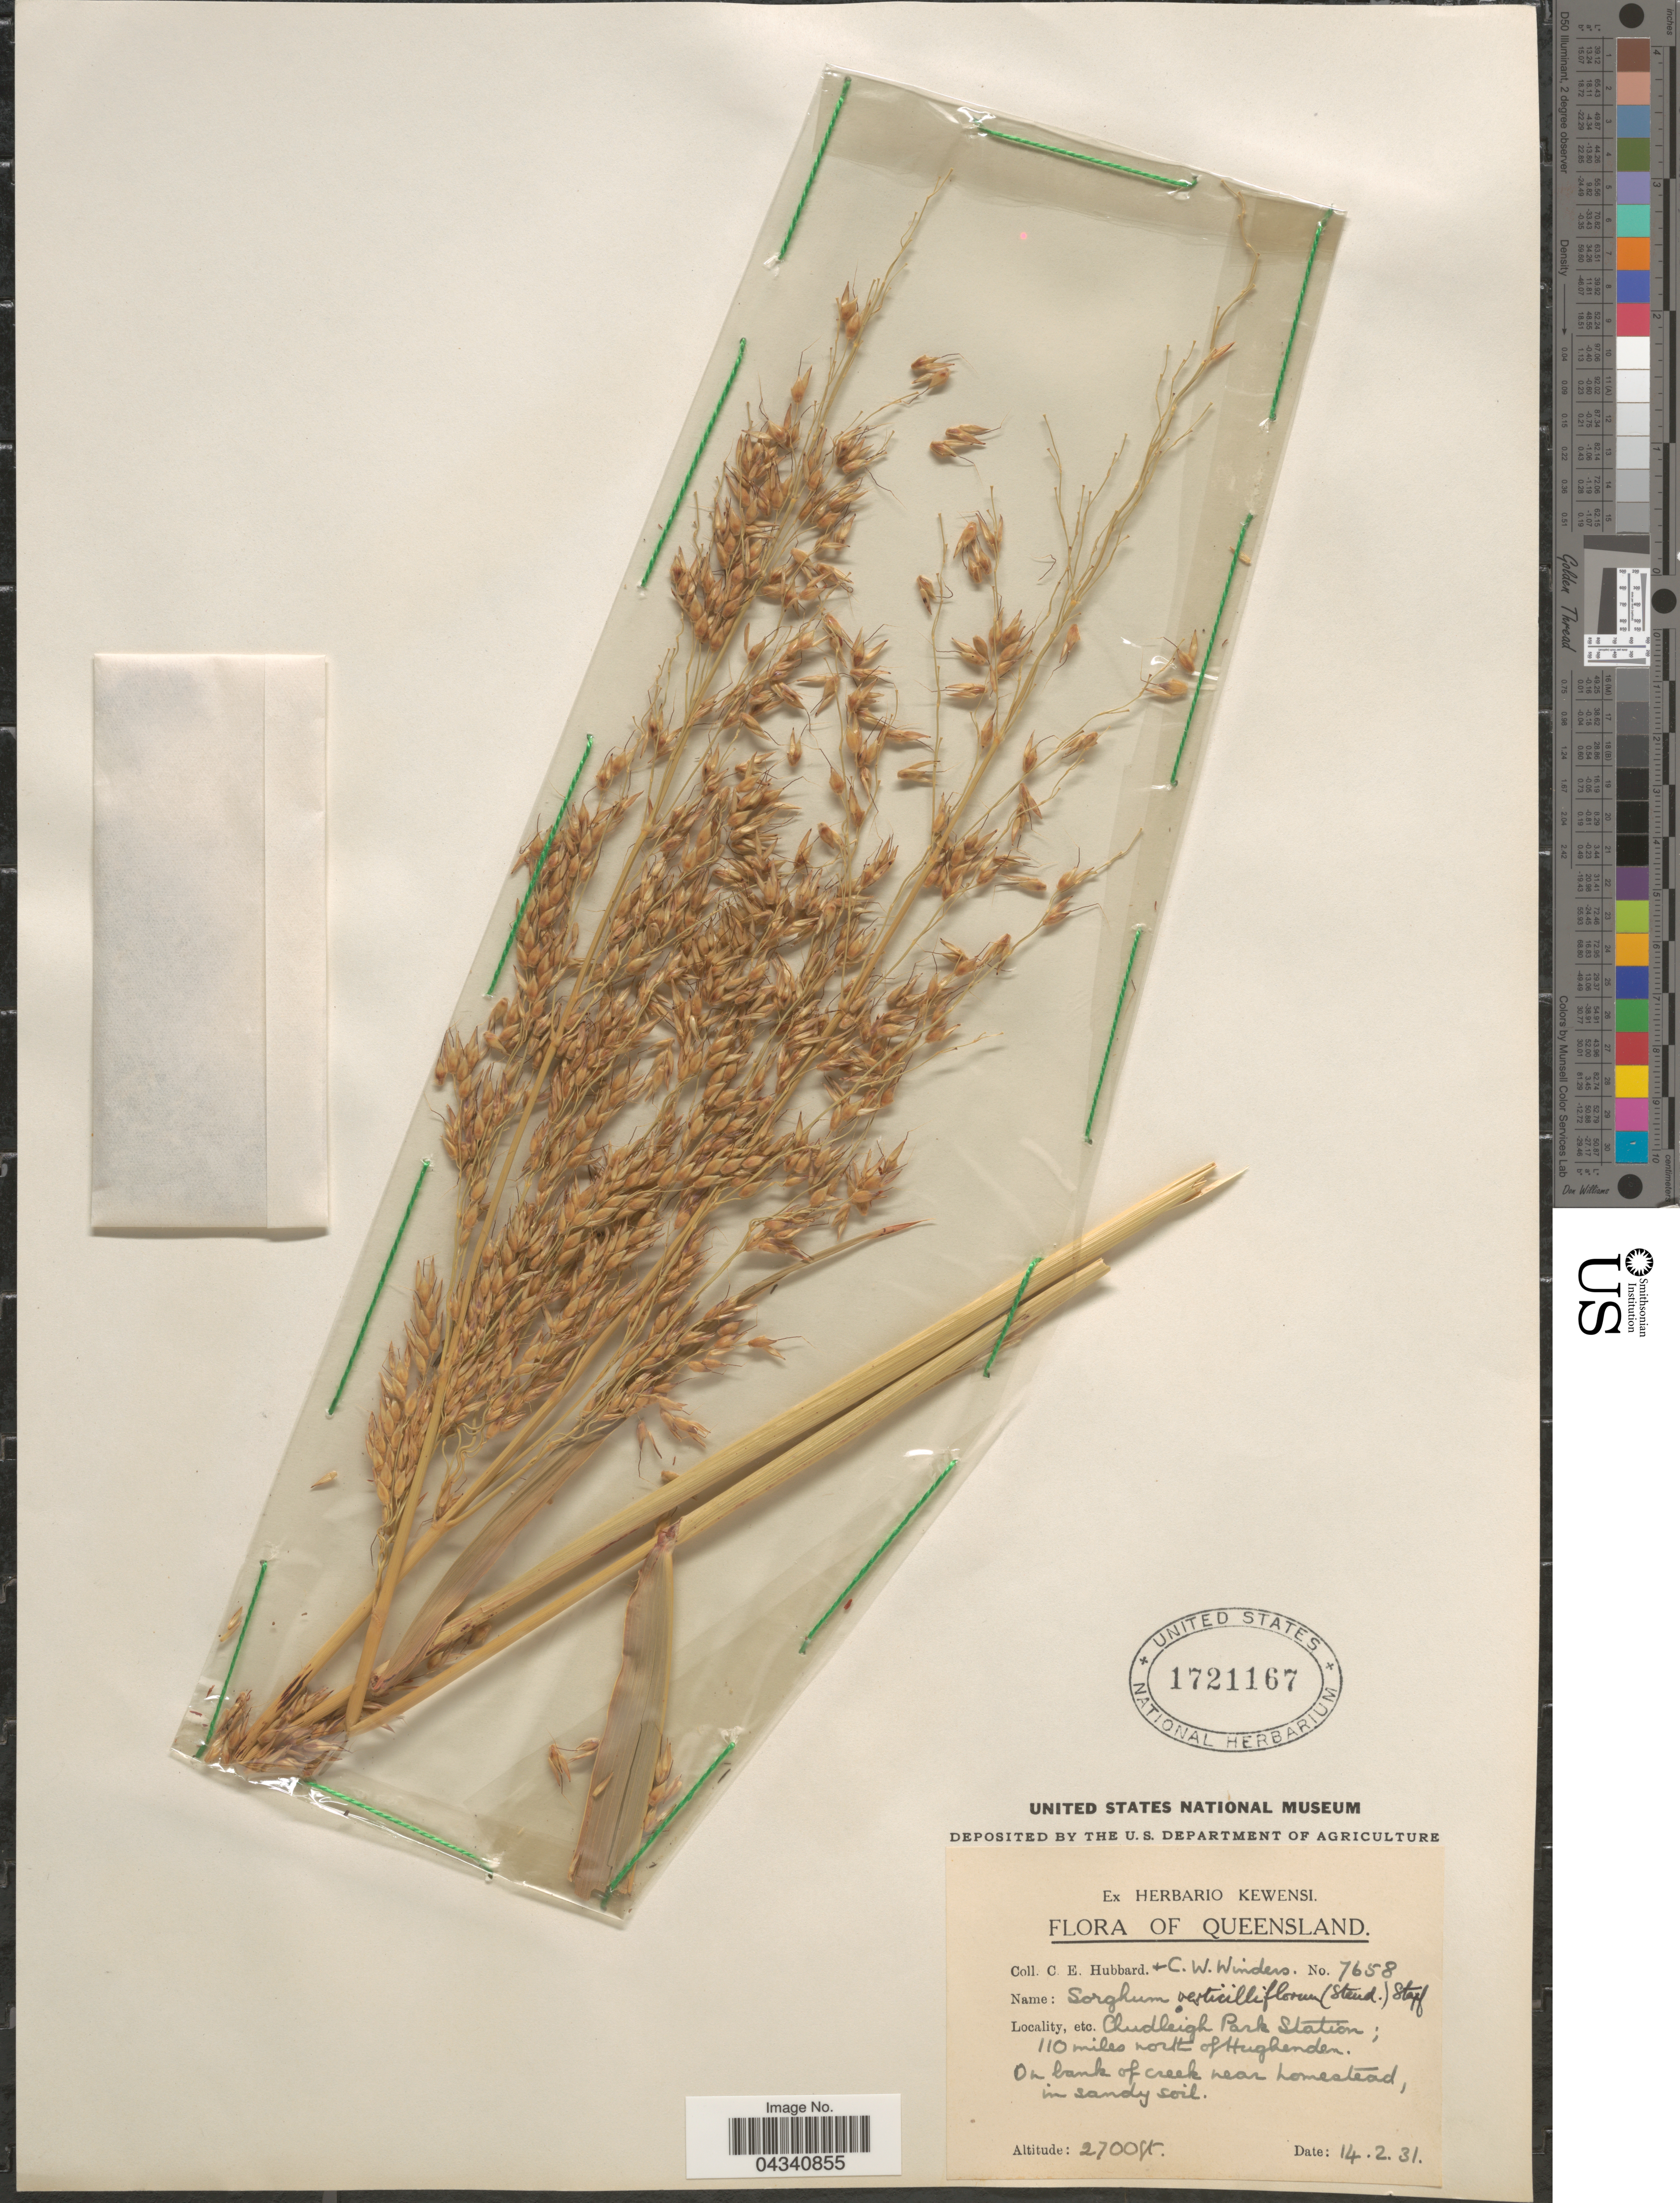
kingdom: Plantae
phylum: Tracheophyta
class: Liliopsida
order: Poales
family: Poaceae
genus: Sorghum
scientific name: Sorghum arundinaceum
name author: (Desv.) Stapf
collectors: C. E. Hubbard & C. Winders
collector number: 7658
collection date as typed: Transcribed d/m/y: 14/2/31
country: Australia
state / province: Queensland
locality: Chudleigh Park Station; 110 miles north of Hughenden. On bank of creek near homestead, in sandy soil.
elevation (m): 823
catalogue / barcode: US 1721167